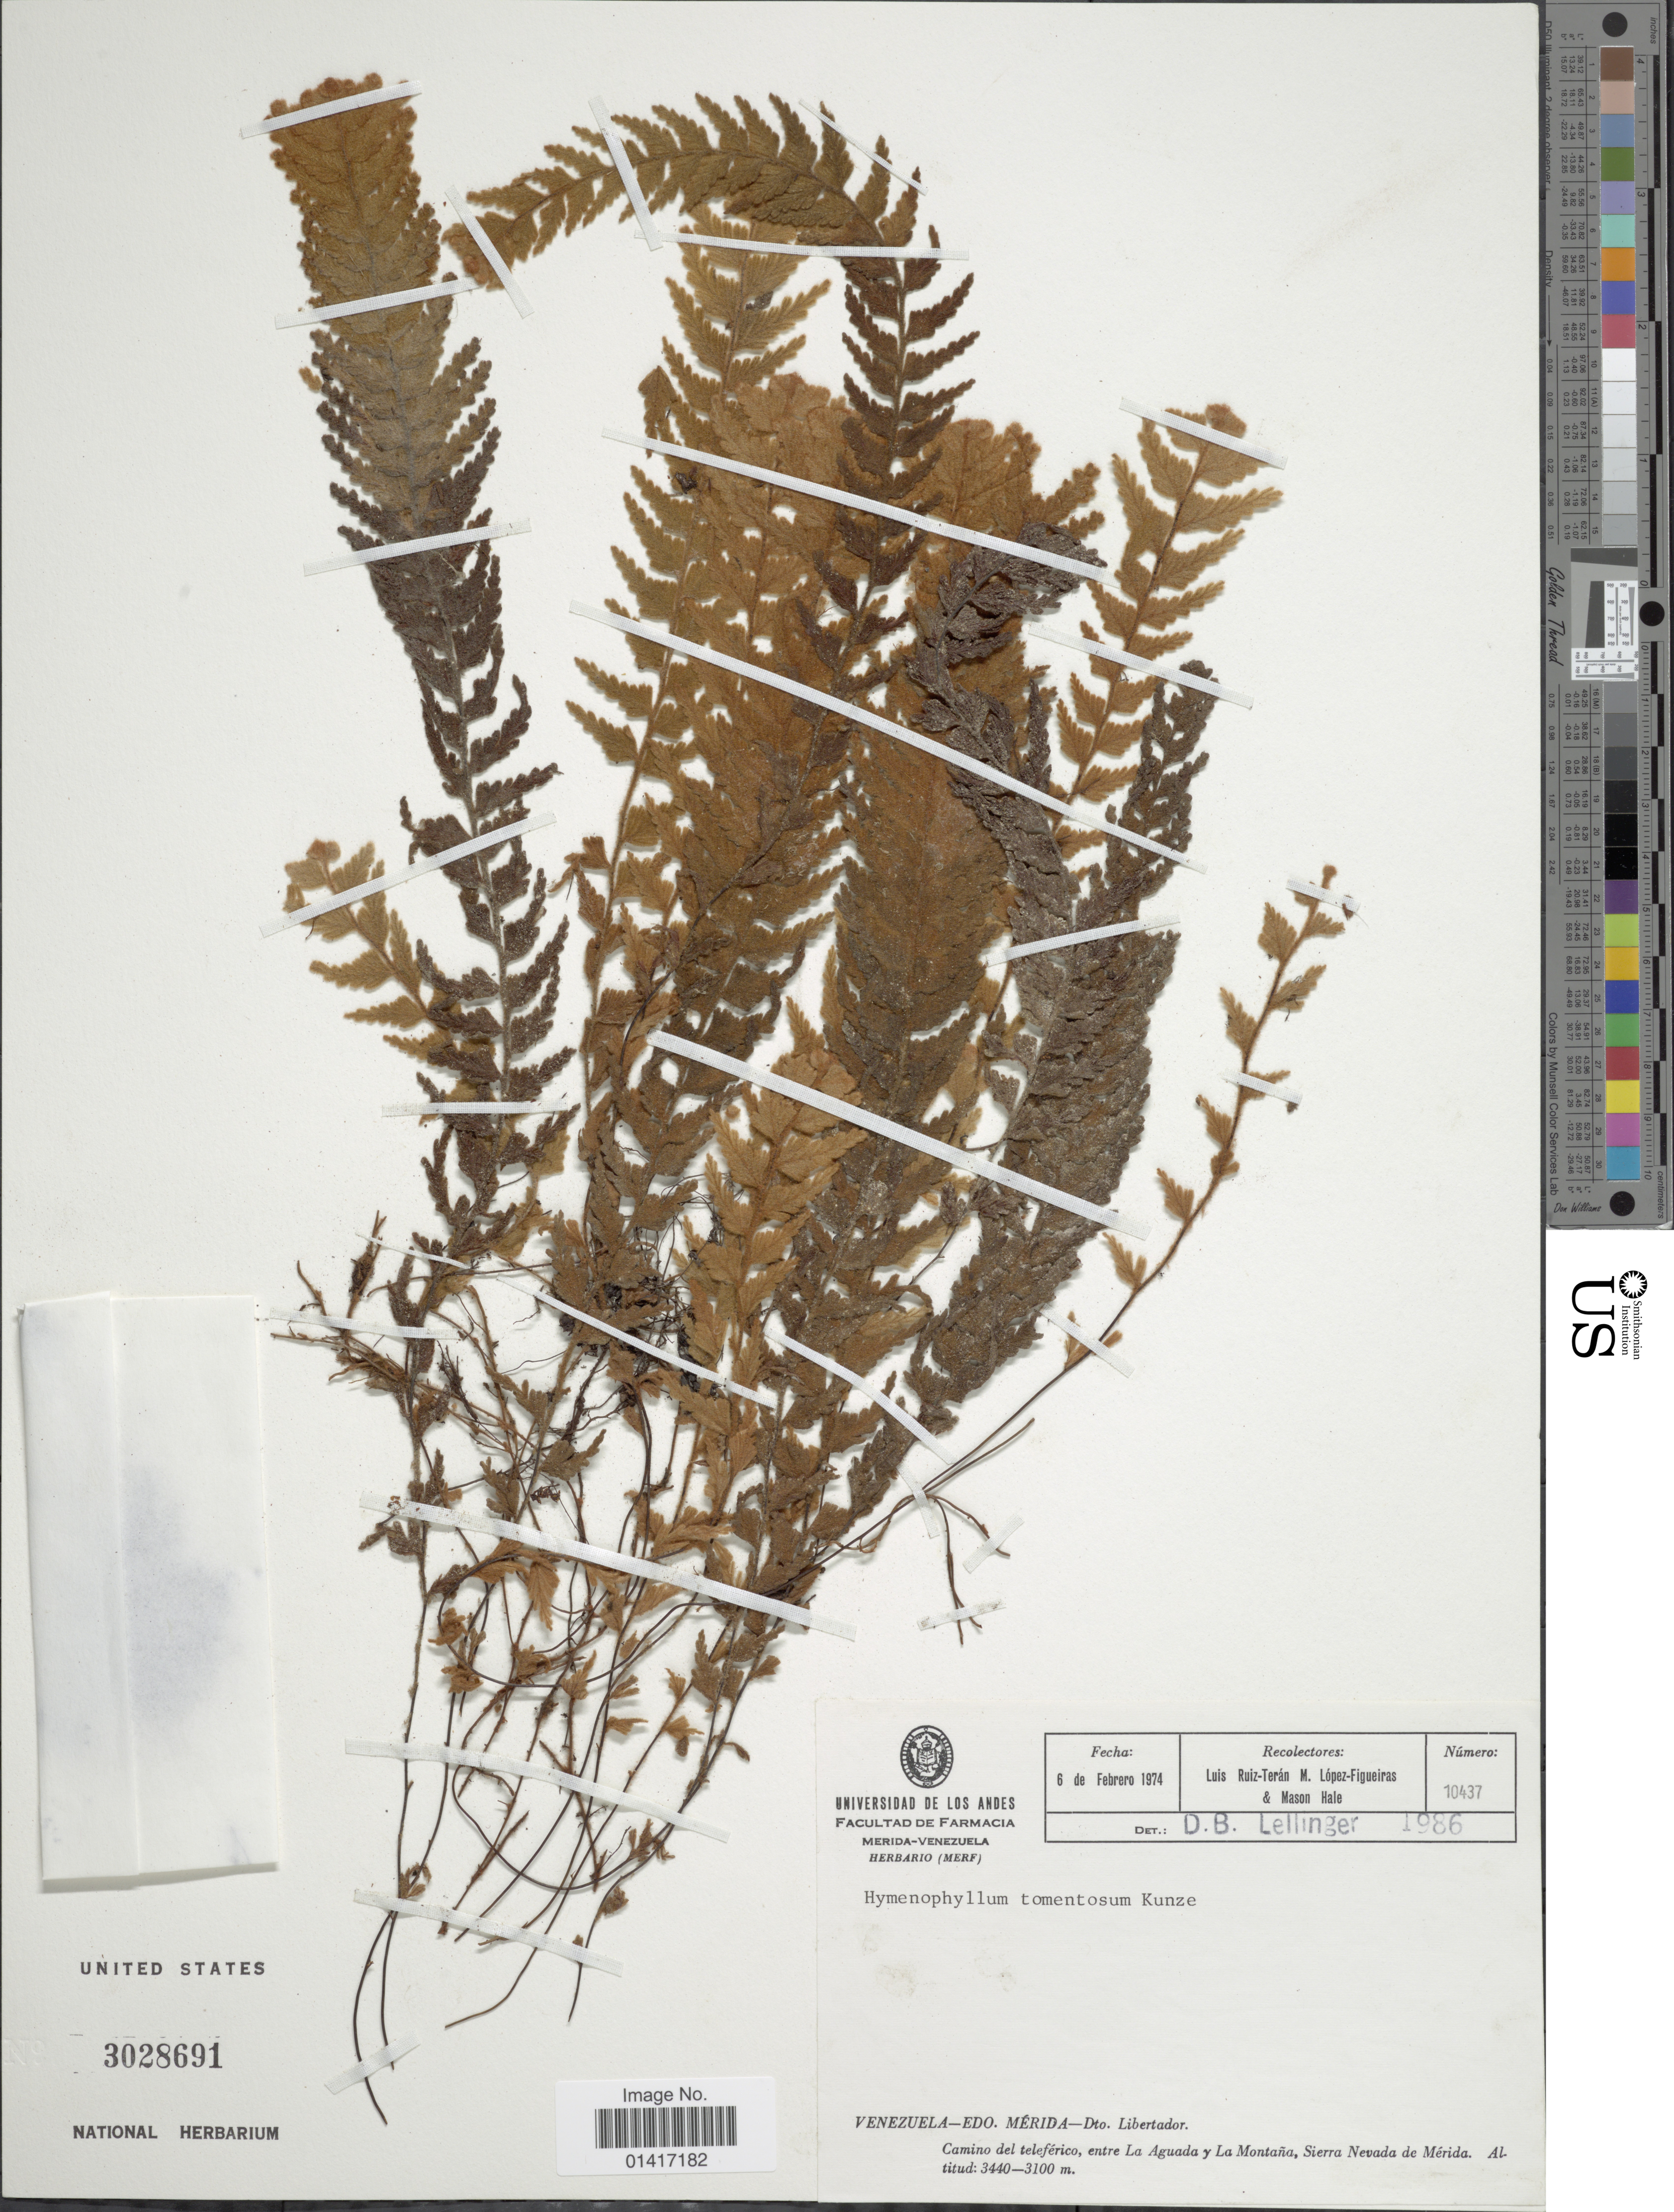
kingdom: Plantae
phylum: Tracheophyta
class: Polypodiopsida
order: Hymenophyllales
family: Hymenophyllaceae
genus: Hymenophyllum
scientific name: Hymenophyllum tomentosum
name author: Kunze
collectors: L. Teran, M. Lopéz-F. & M. Hale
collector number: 10437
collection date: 1974-02-06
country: Venezuela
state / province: Mérida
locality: Libertador, Camino del teleferico, entra La Aguada Y La Montana, Sierra Nevada de Merida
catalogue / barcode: US 3028691